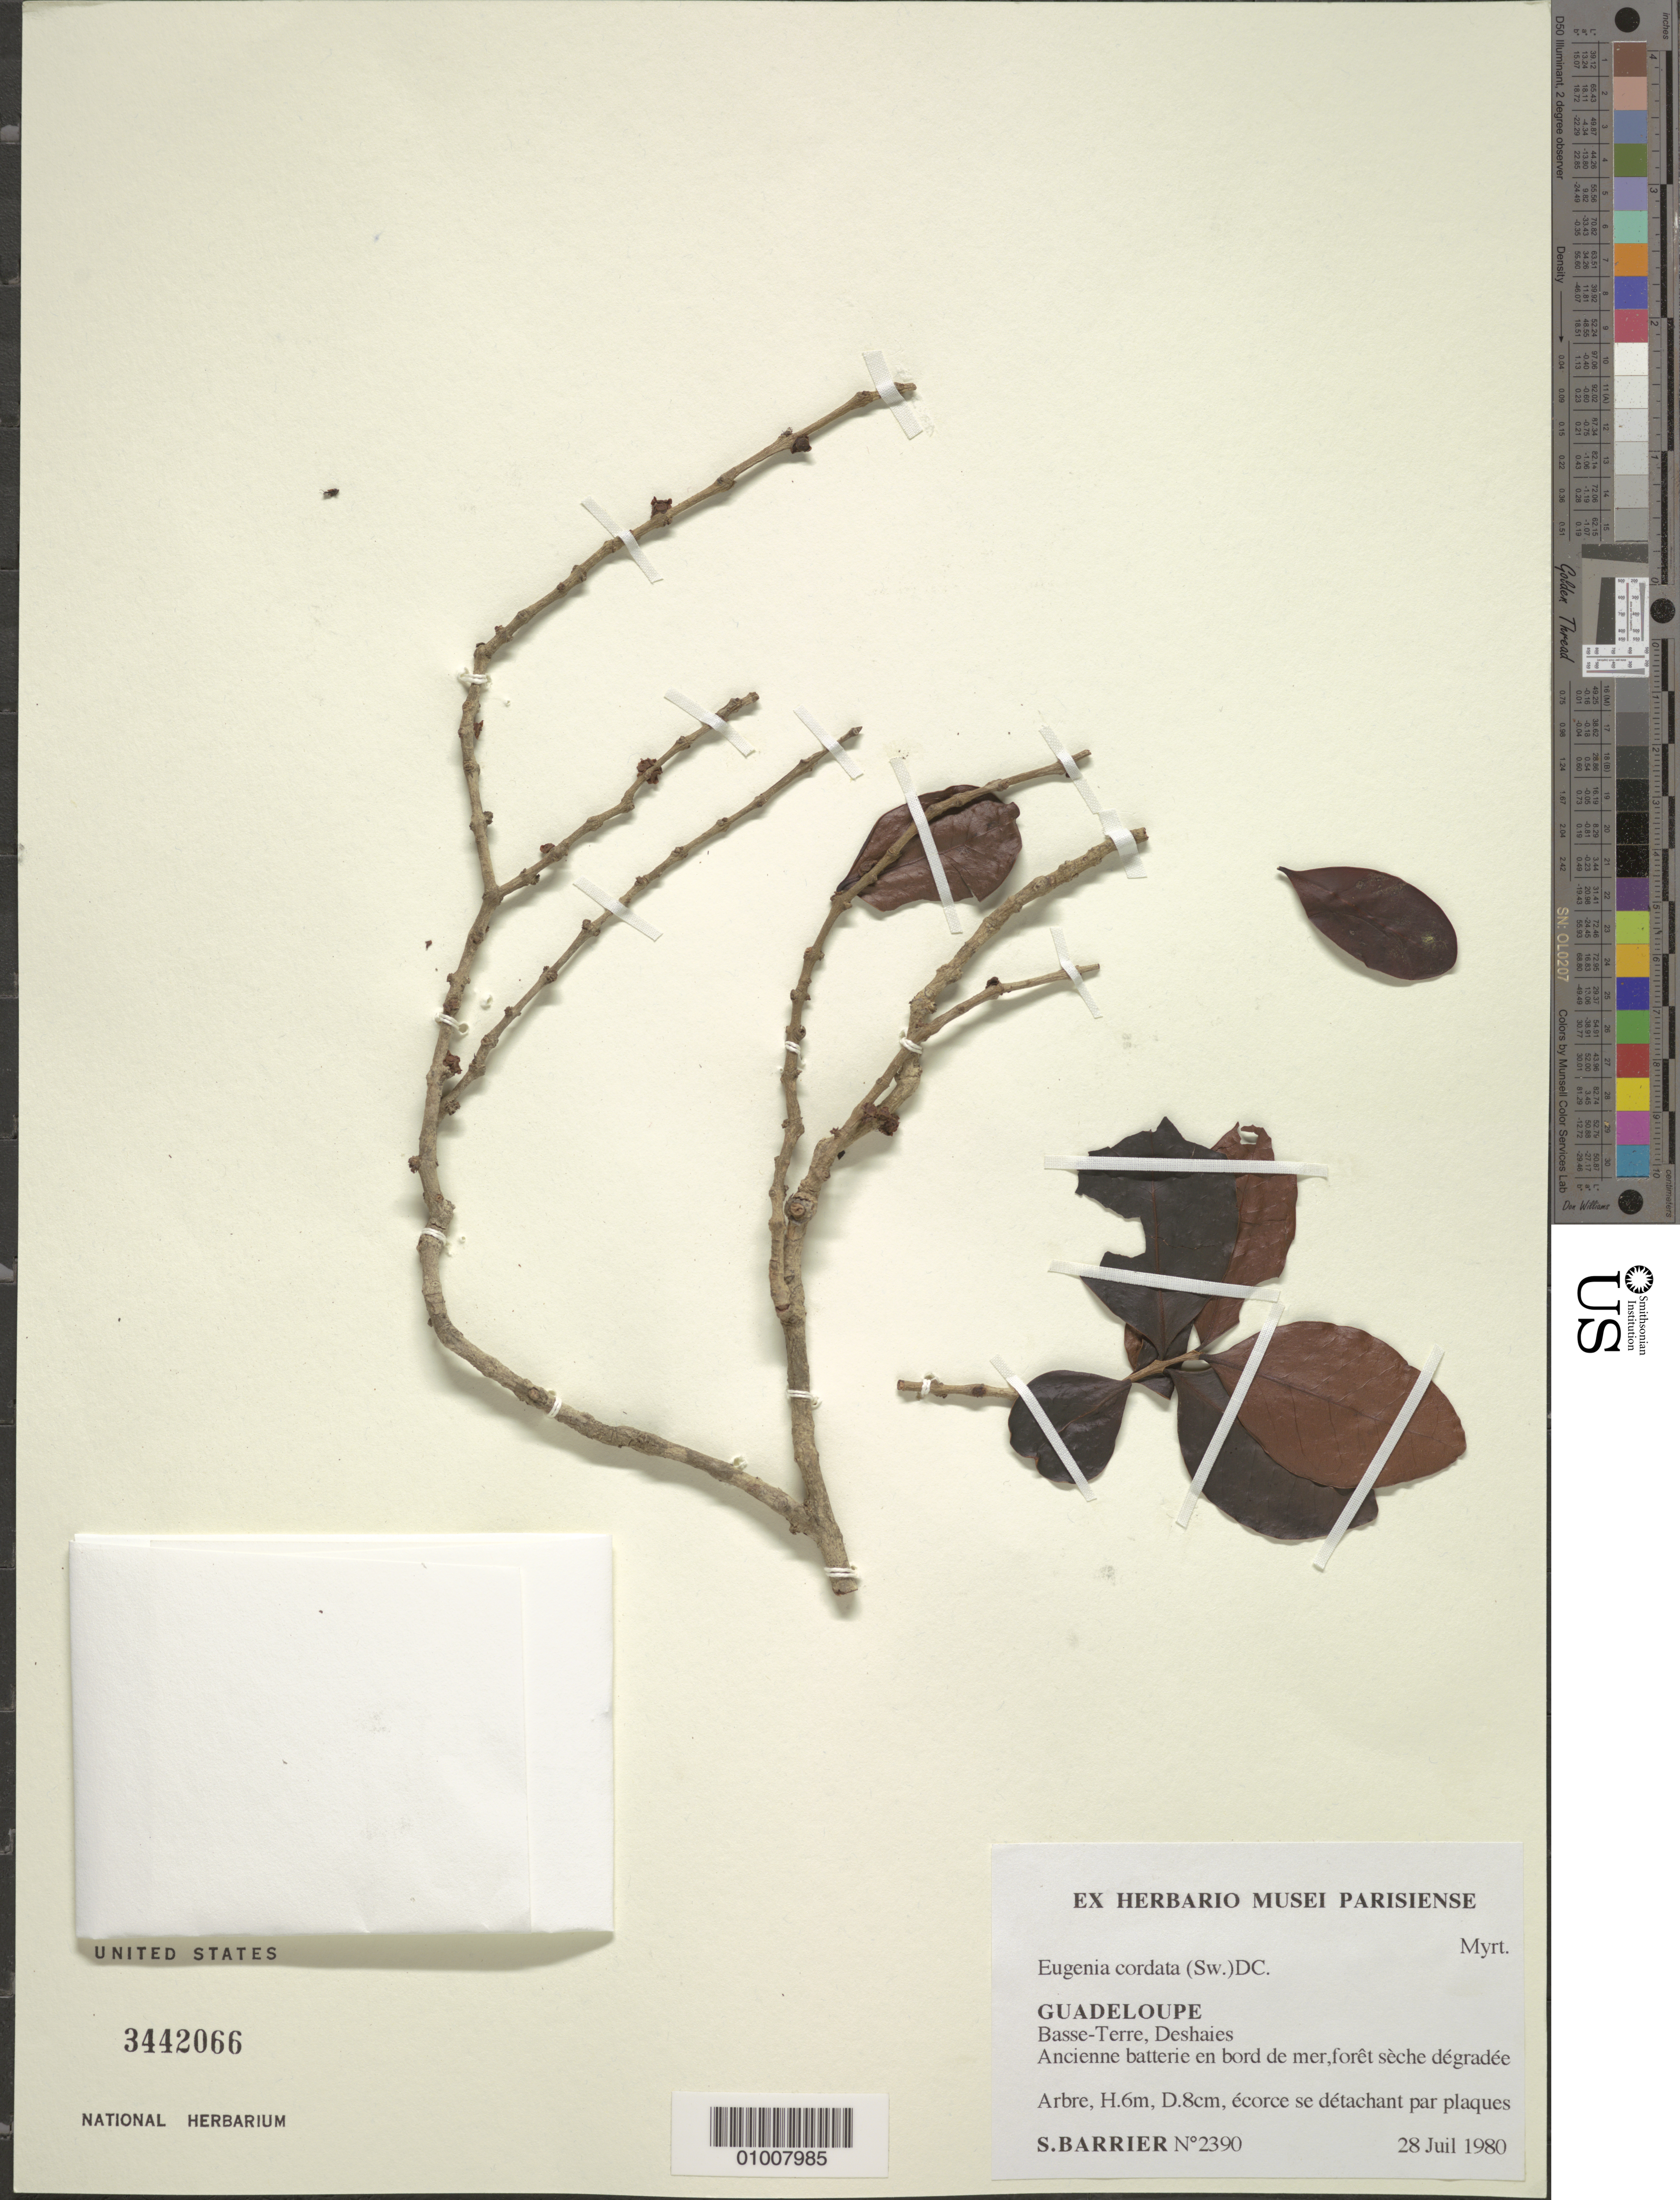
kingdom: Plantae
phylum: Tracheophyta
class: Magnoliopsida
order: Myrtales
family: Myrtaceae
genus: Eugenia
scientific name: Eugenia cordata var. sintenisii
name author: (Kiaersk.) Krug & Urb.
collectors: S. Barrier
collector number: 2390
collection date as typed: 28 Jul 1980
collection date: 1980-07-28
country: Guadeloupe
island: Basse Terre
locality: Deshaies. Ancienne batterie en bord de mer.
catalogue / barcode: US 3442066